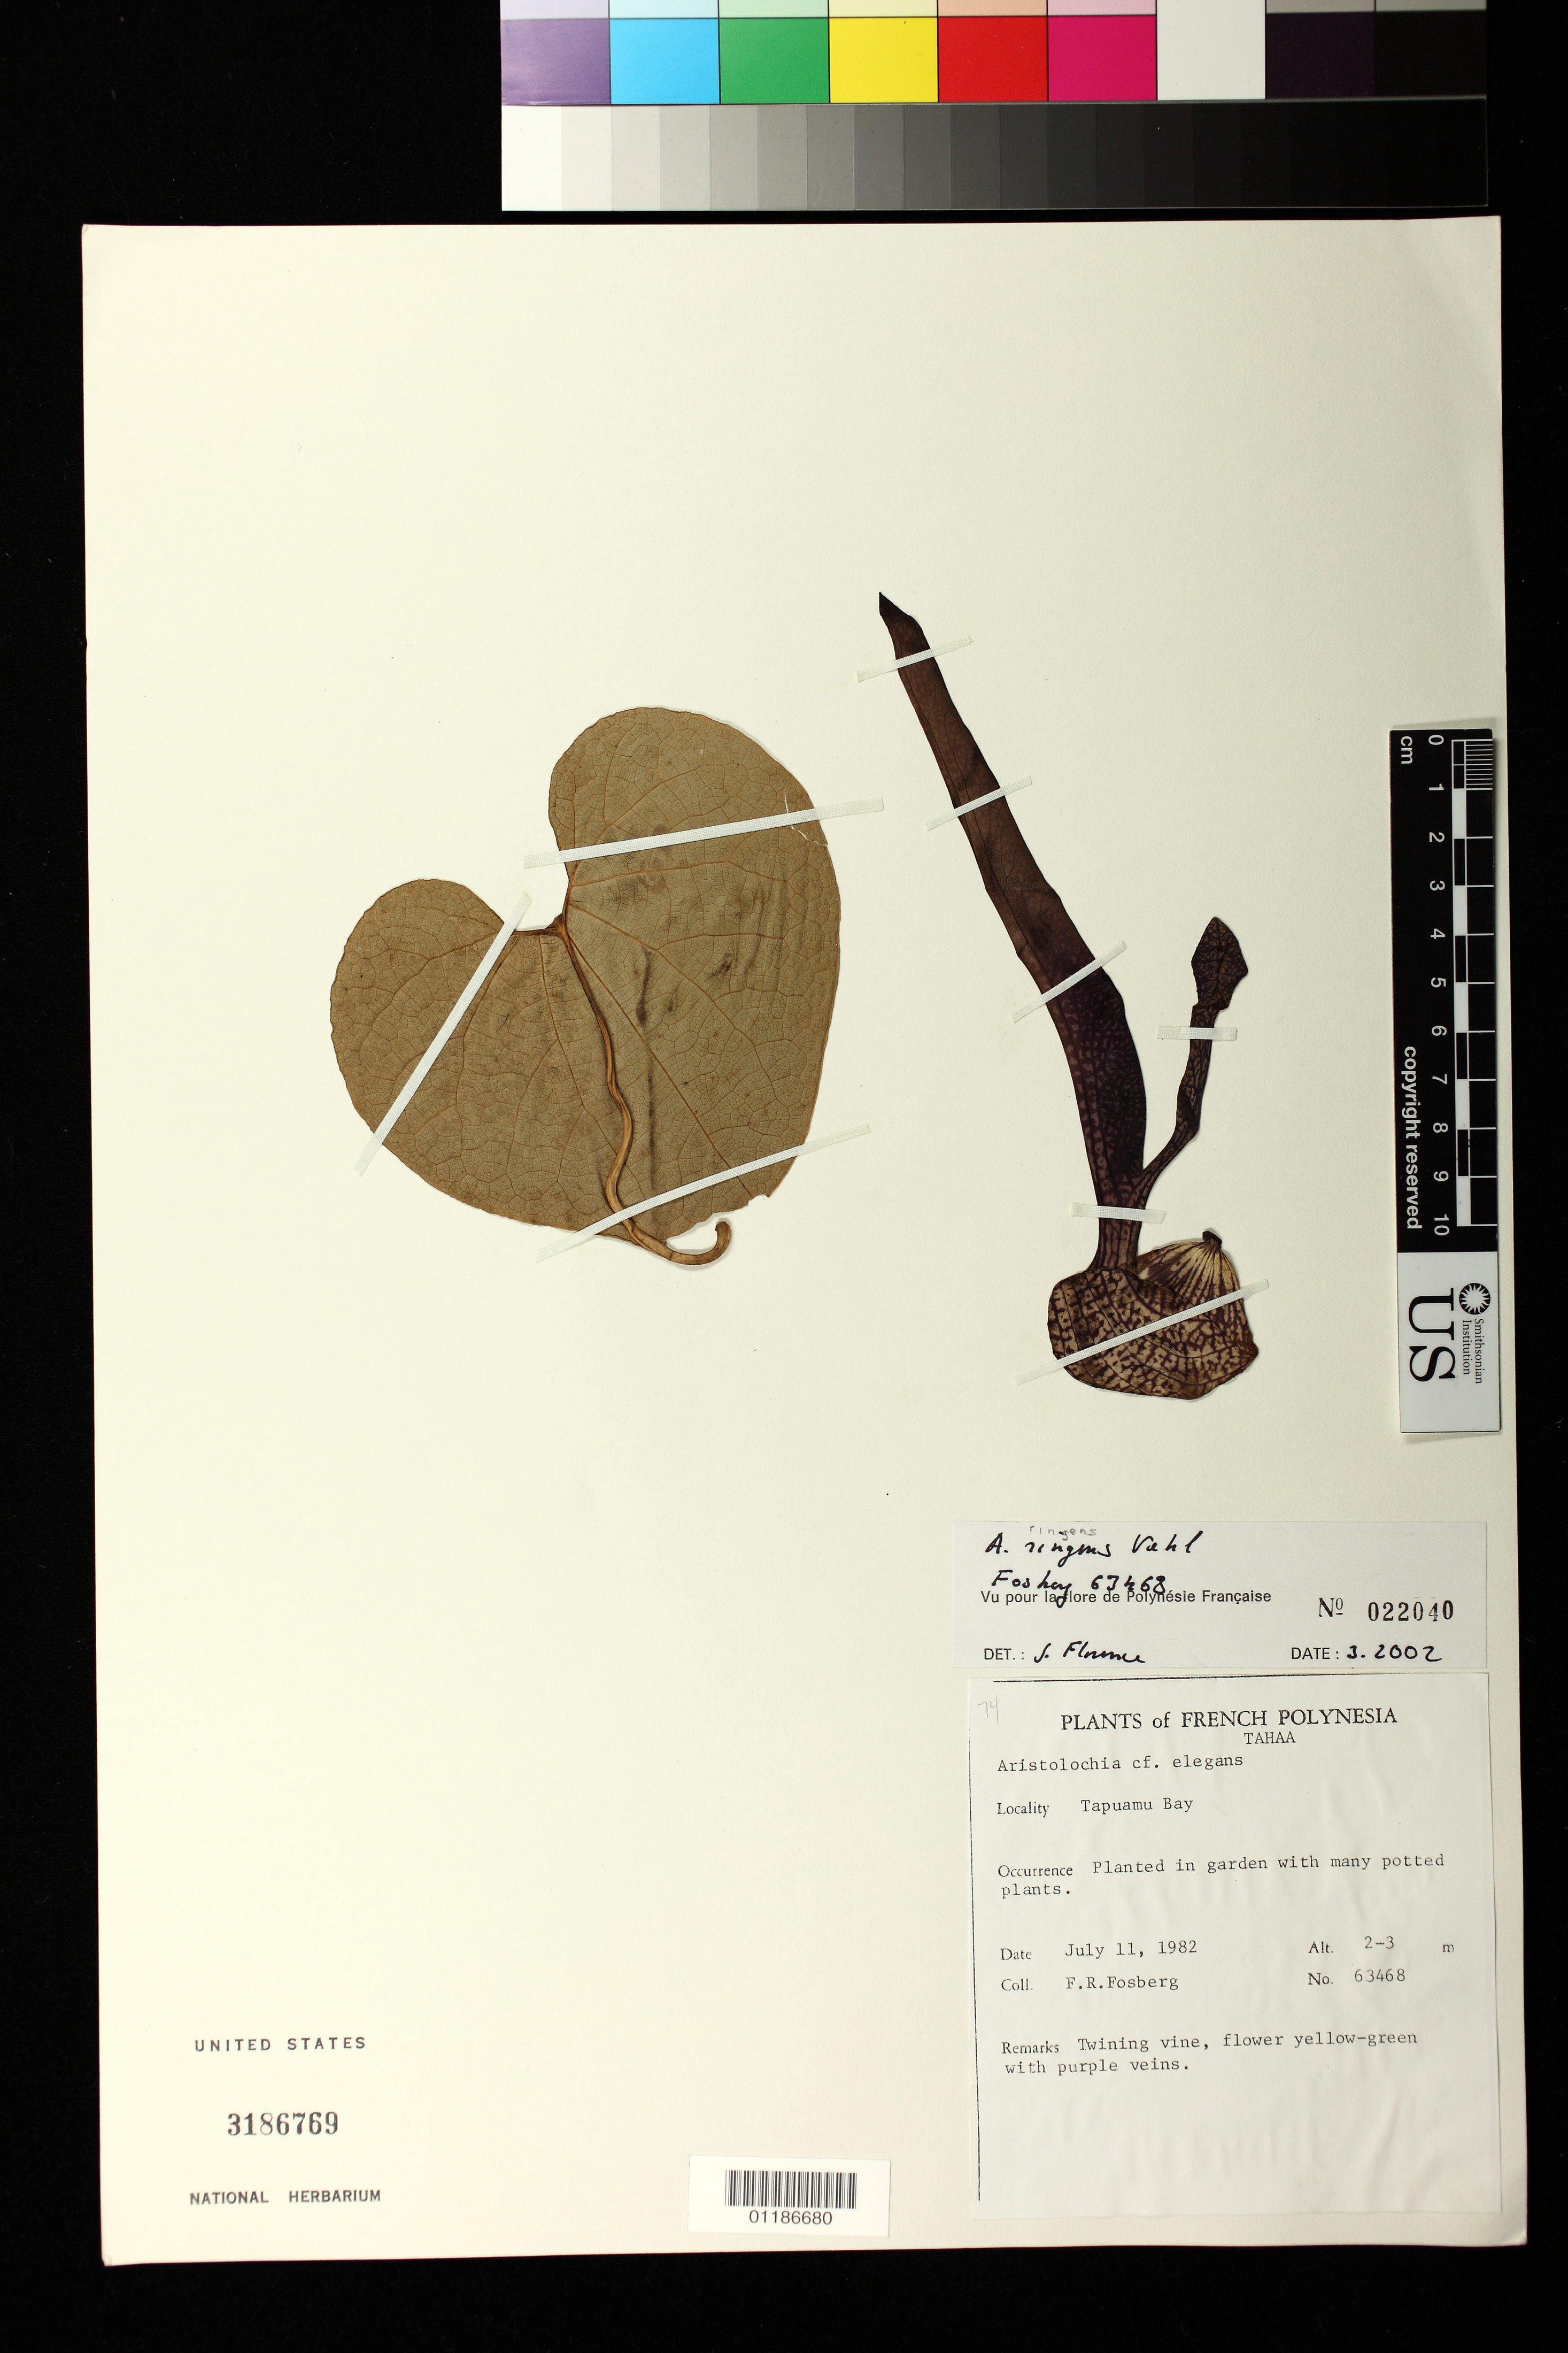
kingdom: Plantae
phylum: Tracheophyta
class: Magnoliopsida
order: Piperales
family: Aristolochiaceae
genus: Aristolochia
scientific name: Aristolochia ringens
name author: Vahl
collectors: F. R. Fosberg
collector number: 63468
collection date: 1982-07-11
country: French Polynesia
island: Tahaa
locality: Tahaa Island, Tapuamu Bay. In garden.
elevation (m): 2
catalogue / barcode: US 3186769